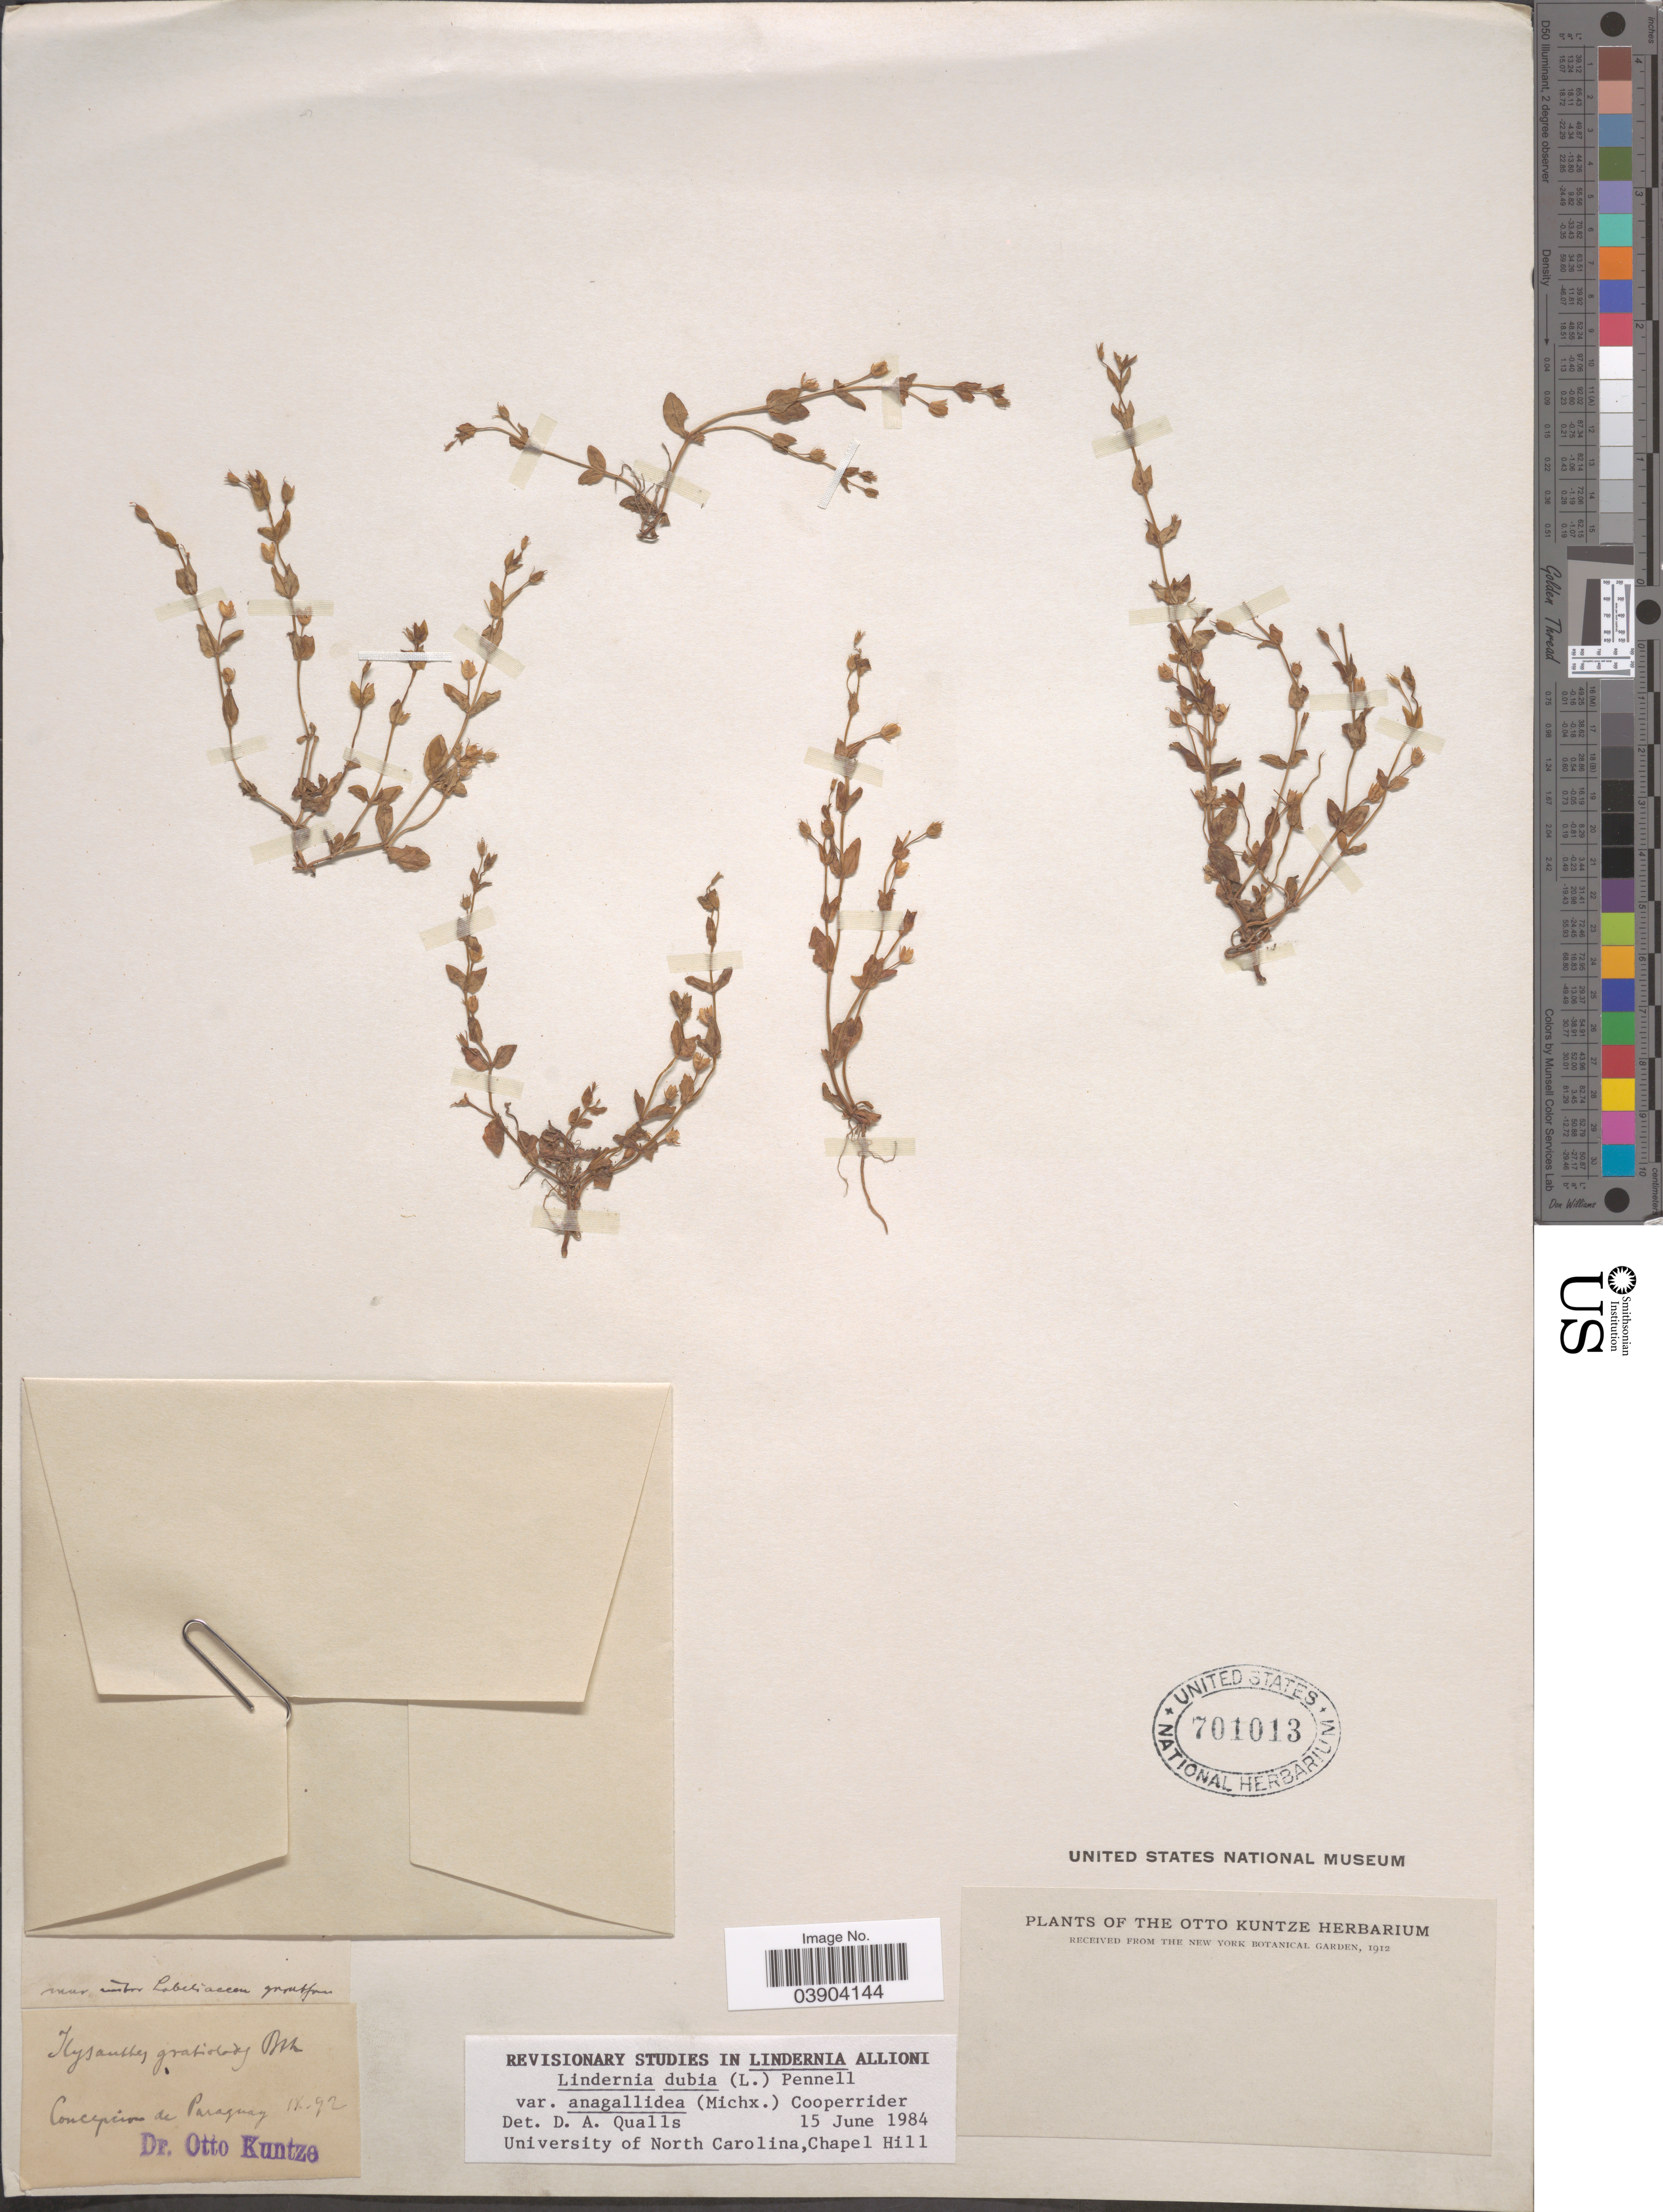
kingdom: Plantae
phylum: Tracheophyta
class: Magnoliopsida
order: Lamiales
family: Linderniaceae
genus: Lindernia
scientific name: Lindernia dubia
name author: (L.) Pennell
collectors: C.E.O. Kuntze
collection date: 1892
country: Paraguay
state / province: Concepcion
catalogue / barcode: US 701013